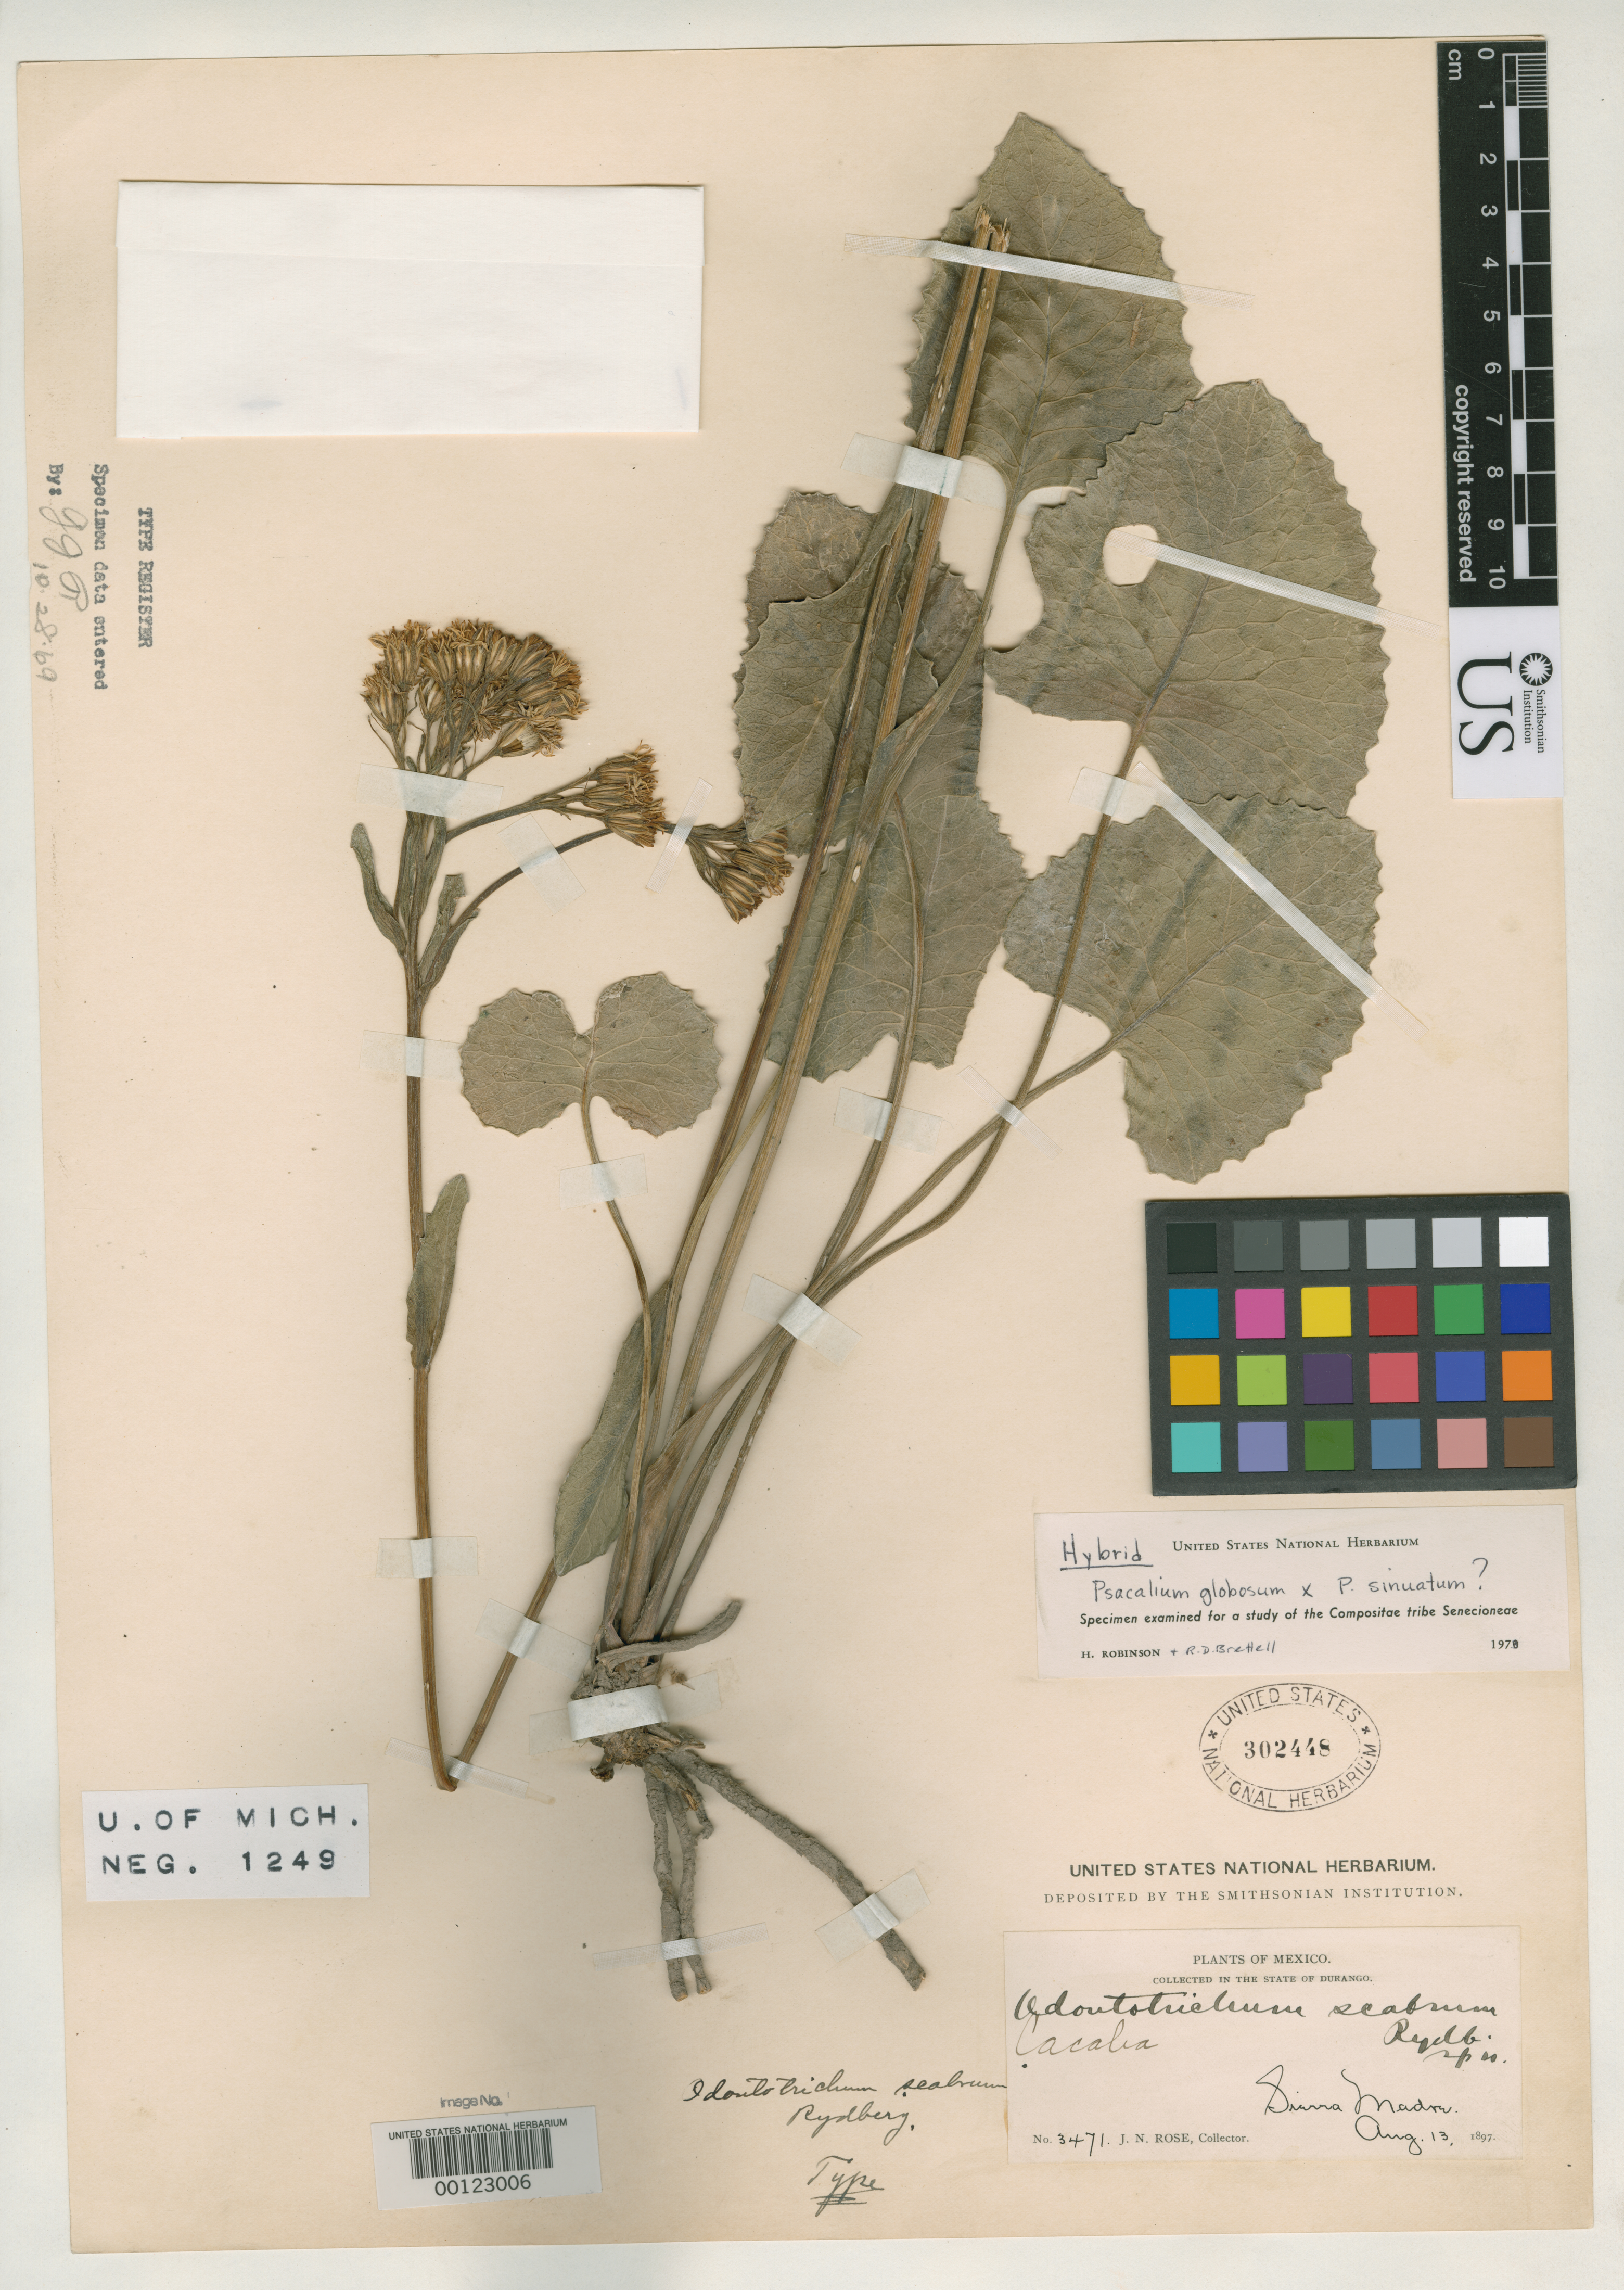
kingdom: Plantae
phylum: Tracheophyta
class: Magnoliopsida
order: Asterales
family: Asteraceae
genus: Odontotrichum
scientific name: Odontotrichum scabrum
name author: Rydb.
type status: Holotype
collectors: J. N. Rose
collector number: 3471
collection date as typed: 13 Aug 1897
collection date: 1897-08-13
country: Mexico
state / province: Durango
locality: Sierra Madre.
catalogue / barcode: US 302448